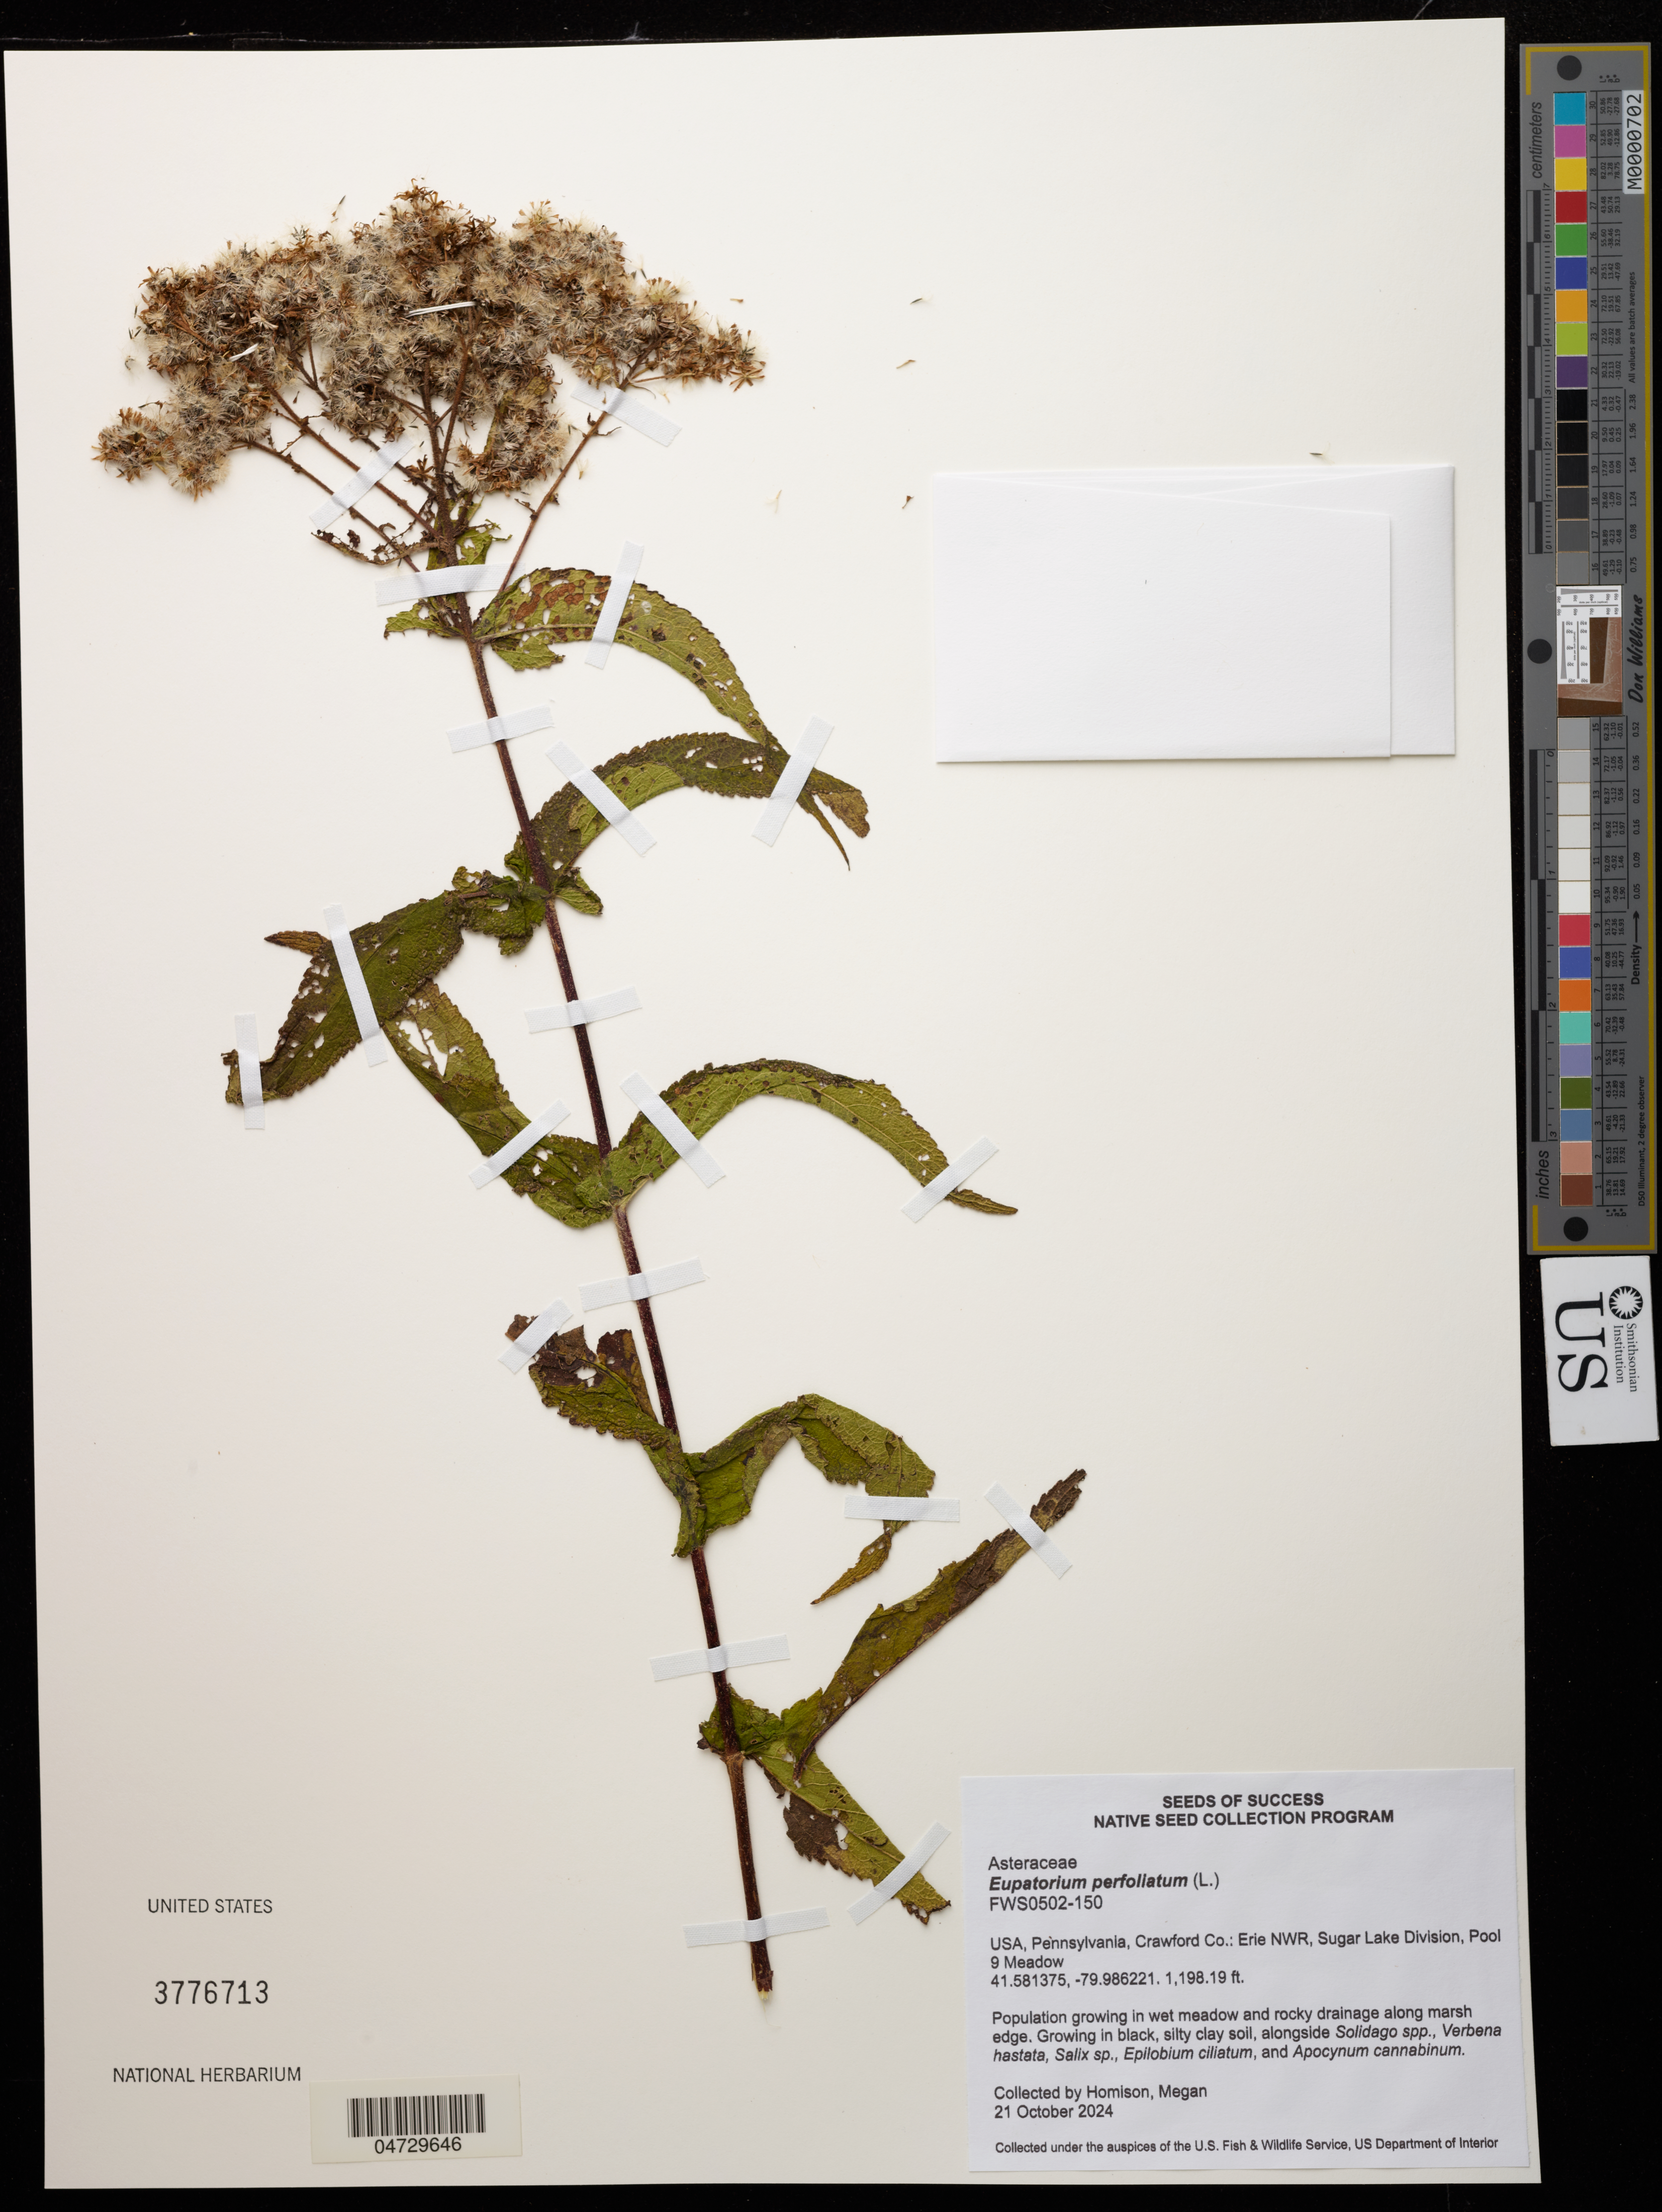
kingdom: Plantae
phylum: Tracheophyta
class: Magnoliopsida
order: Asterales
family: Asteraceae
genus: Eupatorium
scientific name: Eupatorium perfoliatum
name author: L.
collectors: M. Homison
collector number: FWS0502-150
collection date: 2024-10-21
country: United States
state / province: Pennsylvania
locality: Crawford Co.: Erie NWR, Sugar Lake Division, Pool 9 Meadow.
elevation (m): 365.21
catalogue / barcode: US 3776713